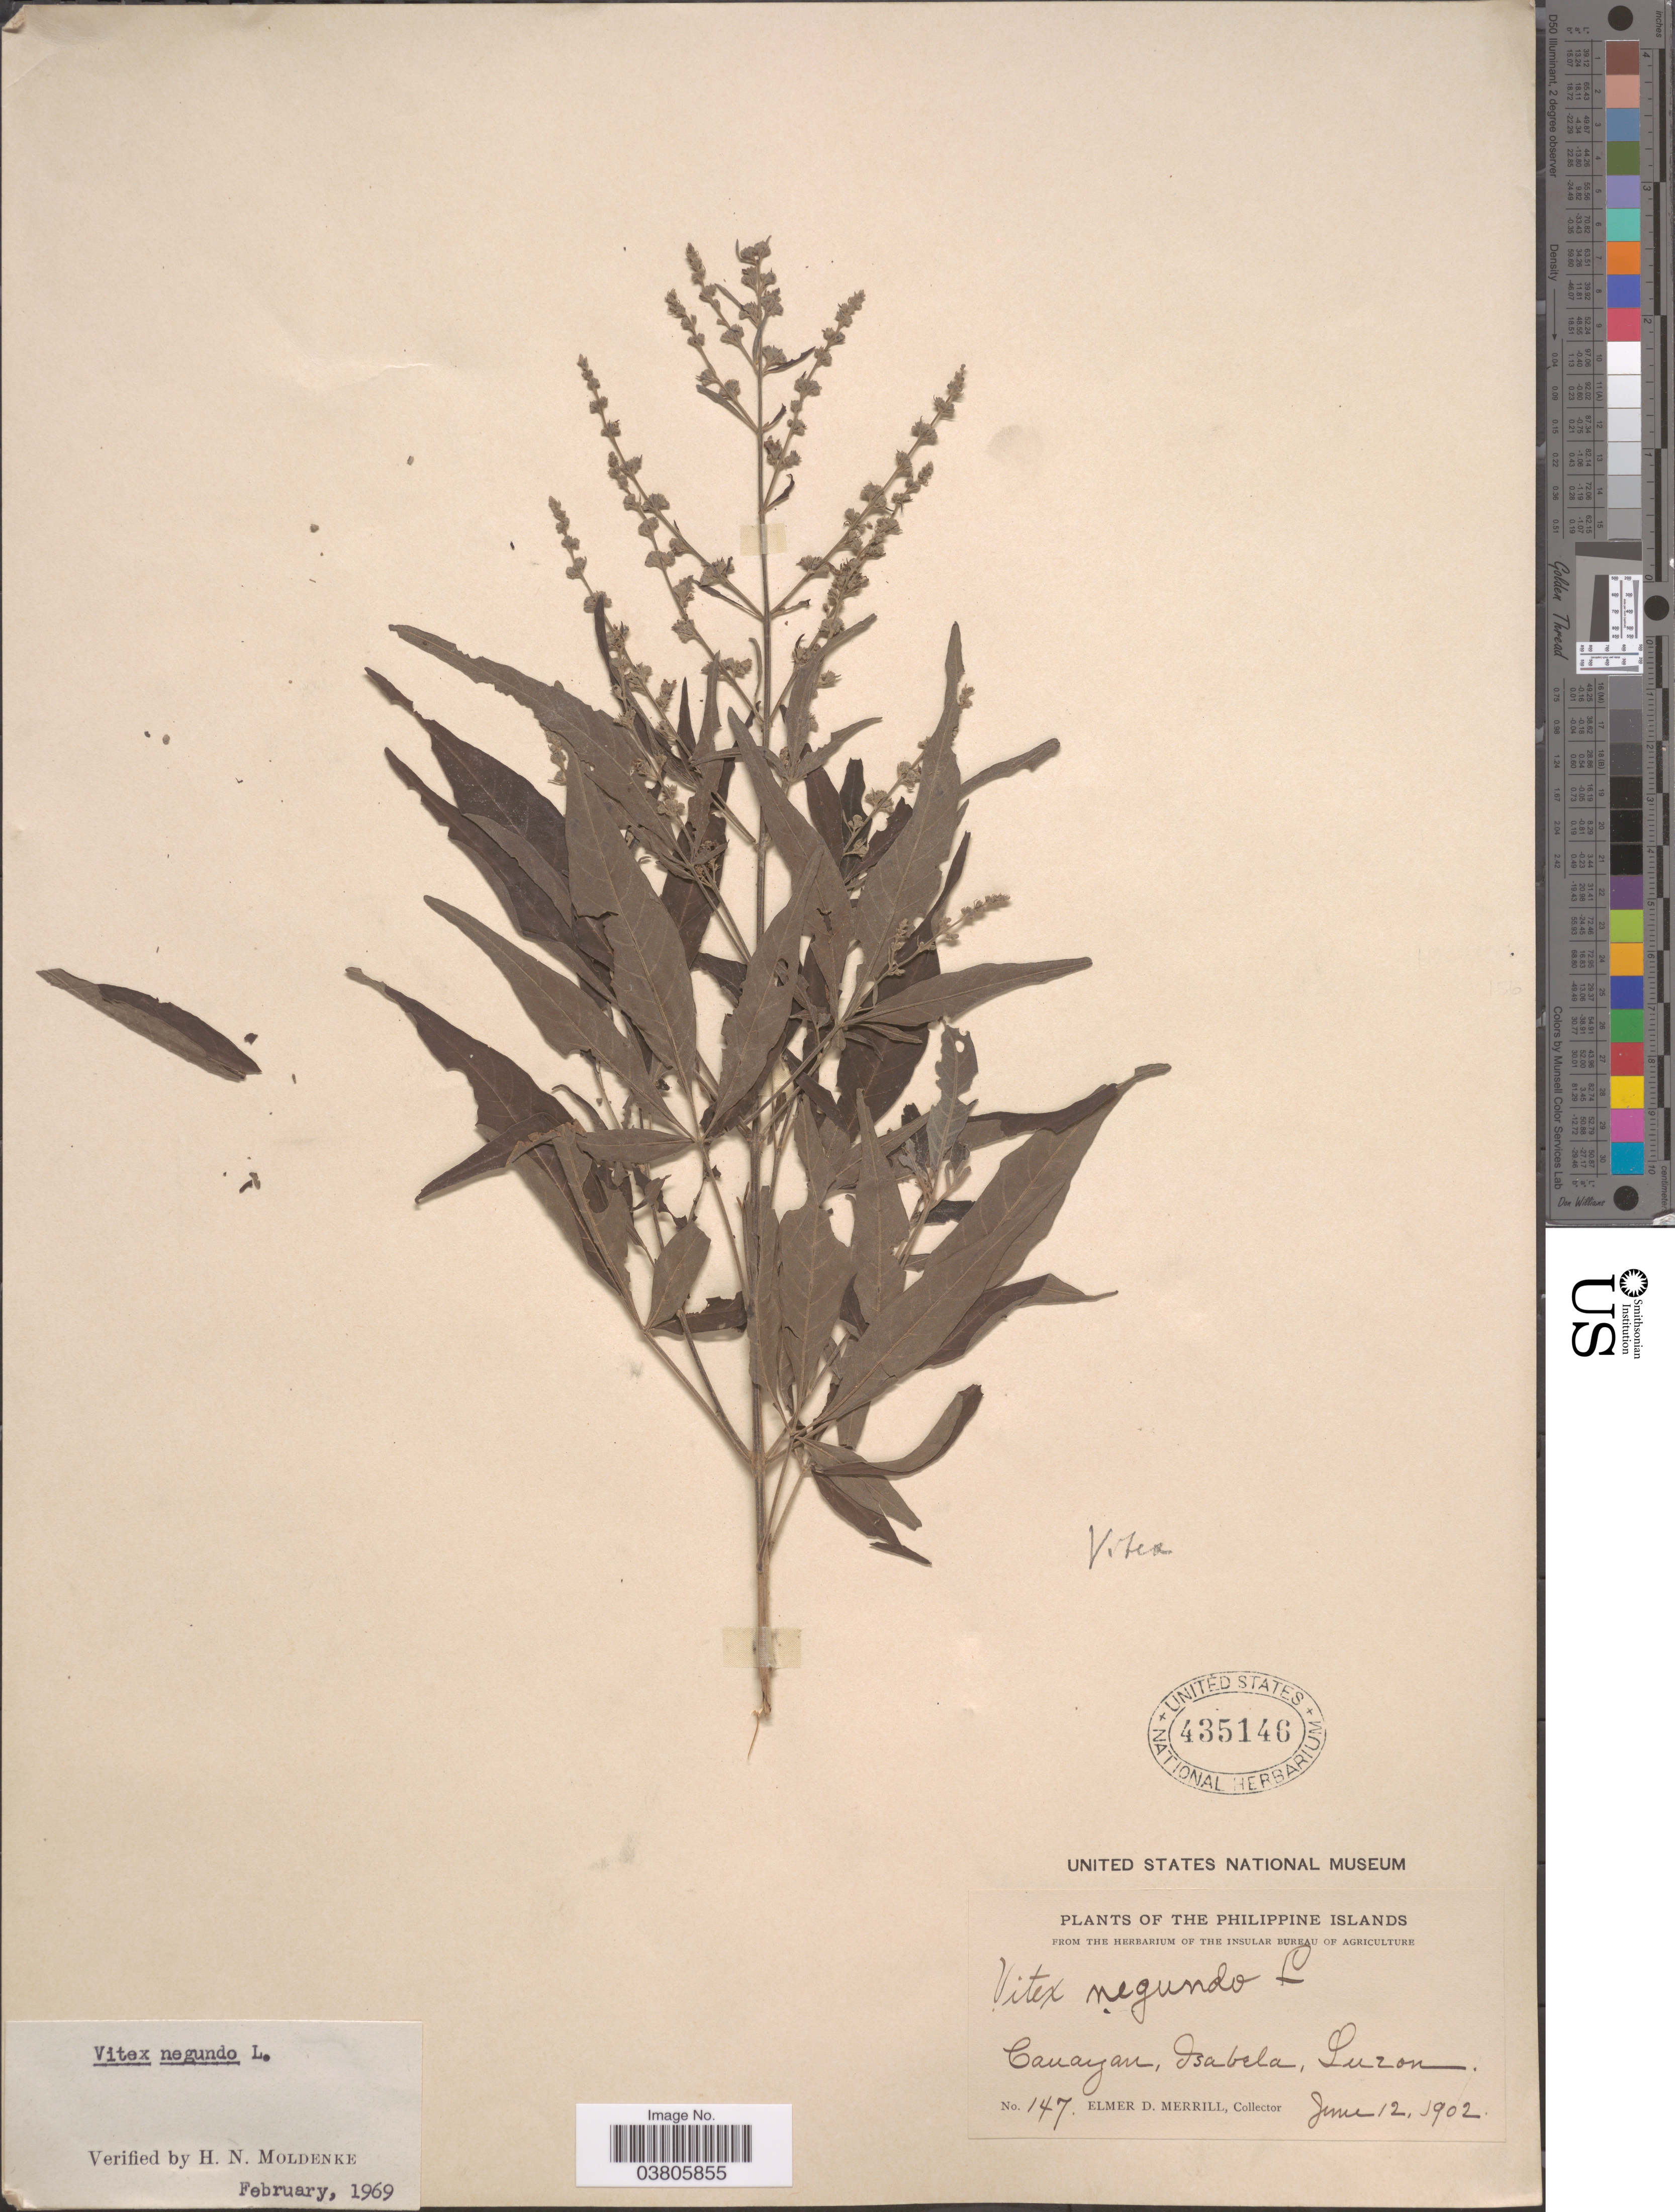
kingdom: Plantae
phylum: Tracheophyta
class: Magnoliopsida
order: Lamiales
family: Lamiaceae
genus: Vitex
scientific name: Vitex negundo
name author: L.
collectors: E. D. Merrill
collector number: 147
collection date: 1902-06-12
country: Philippines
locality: Philippine Islands. Canayan, Isabela, Luzon.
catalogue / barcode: US 435146